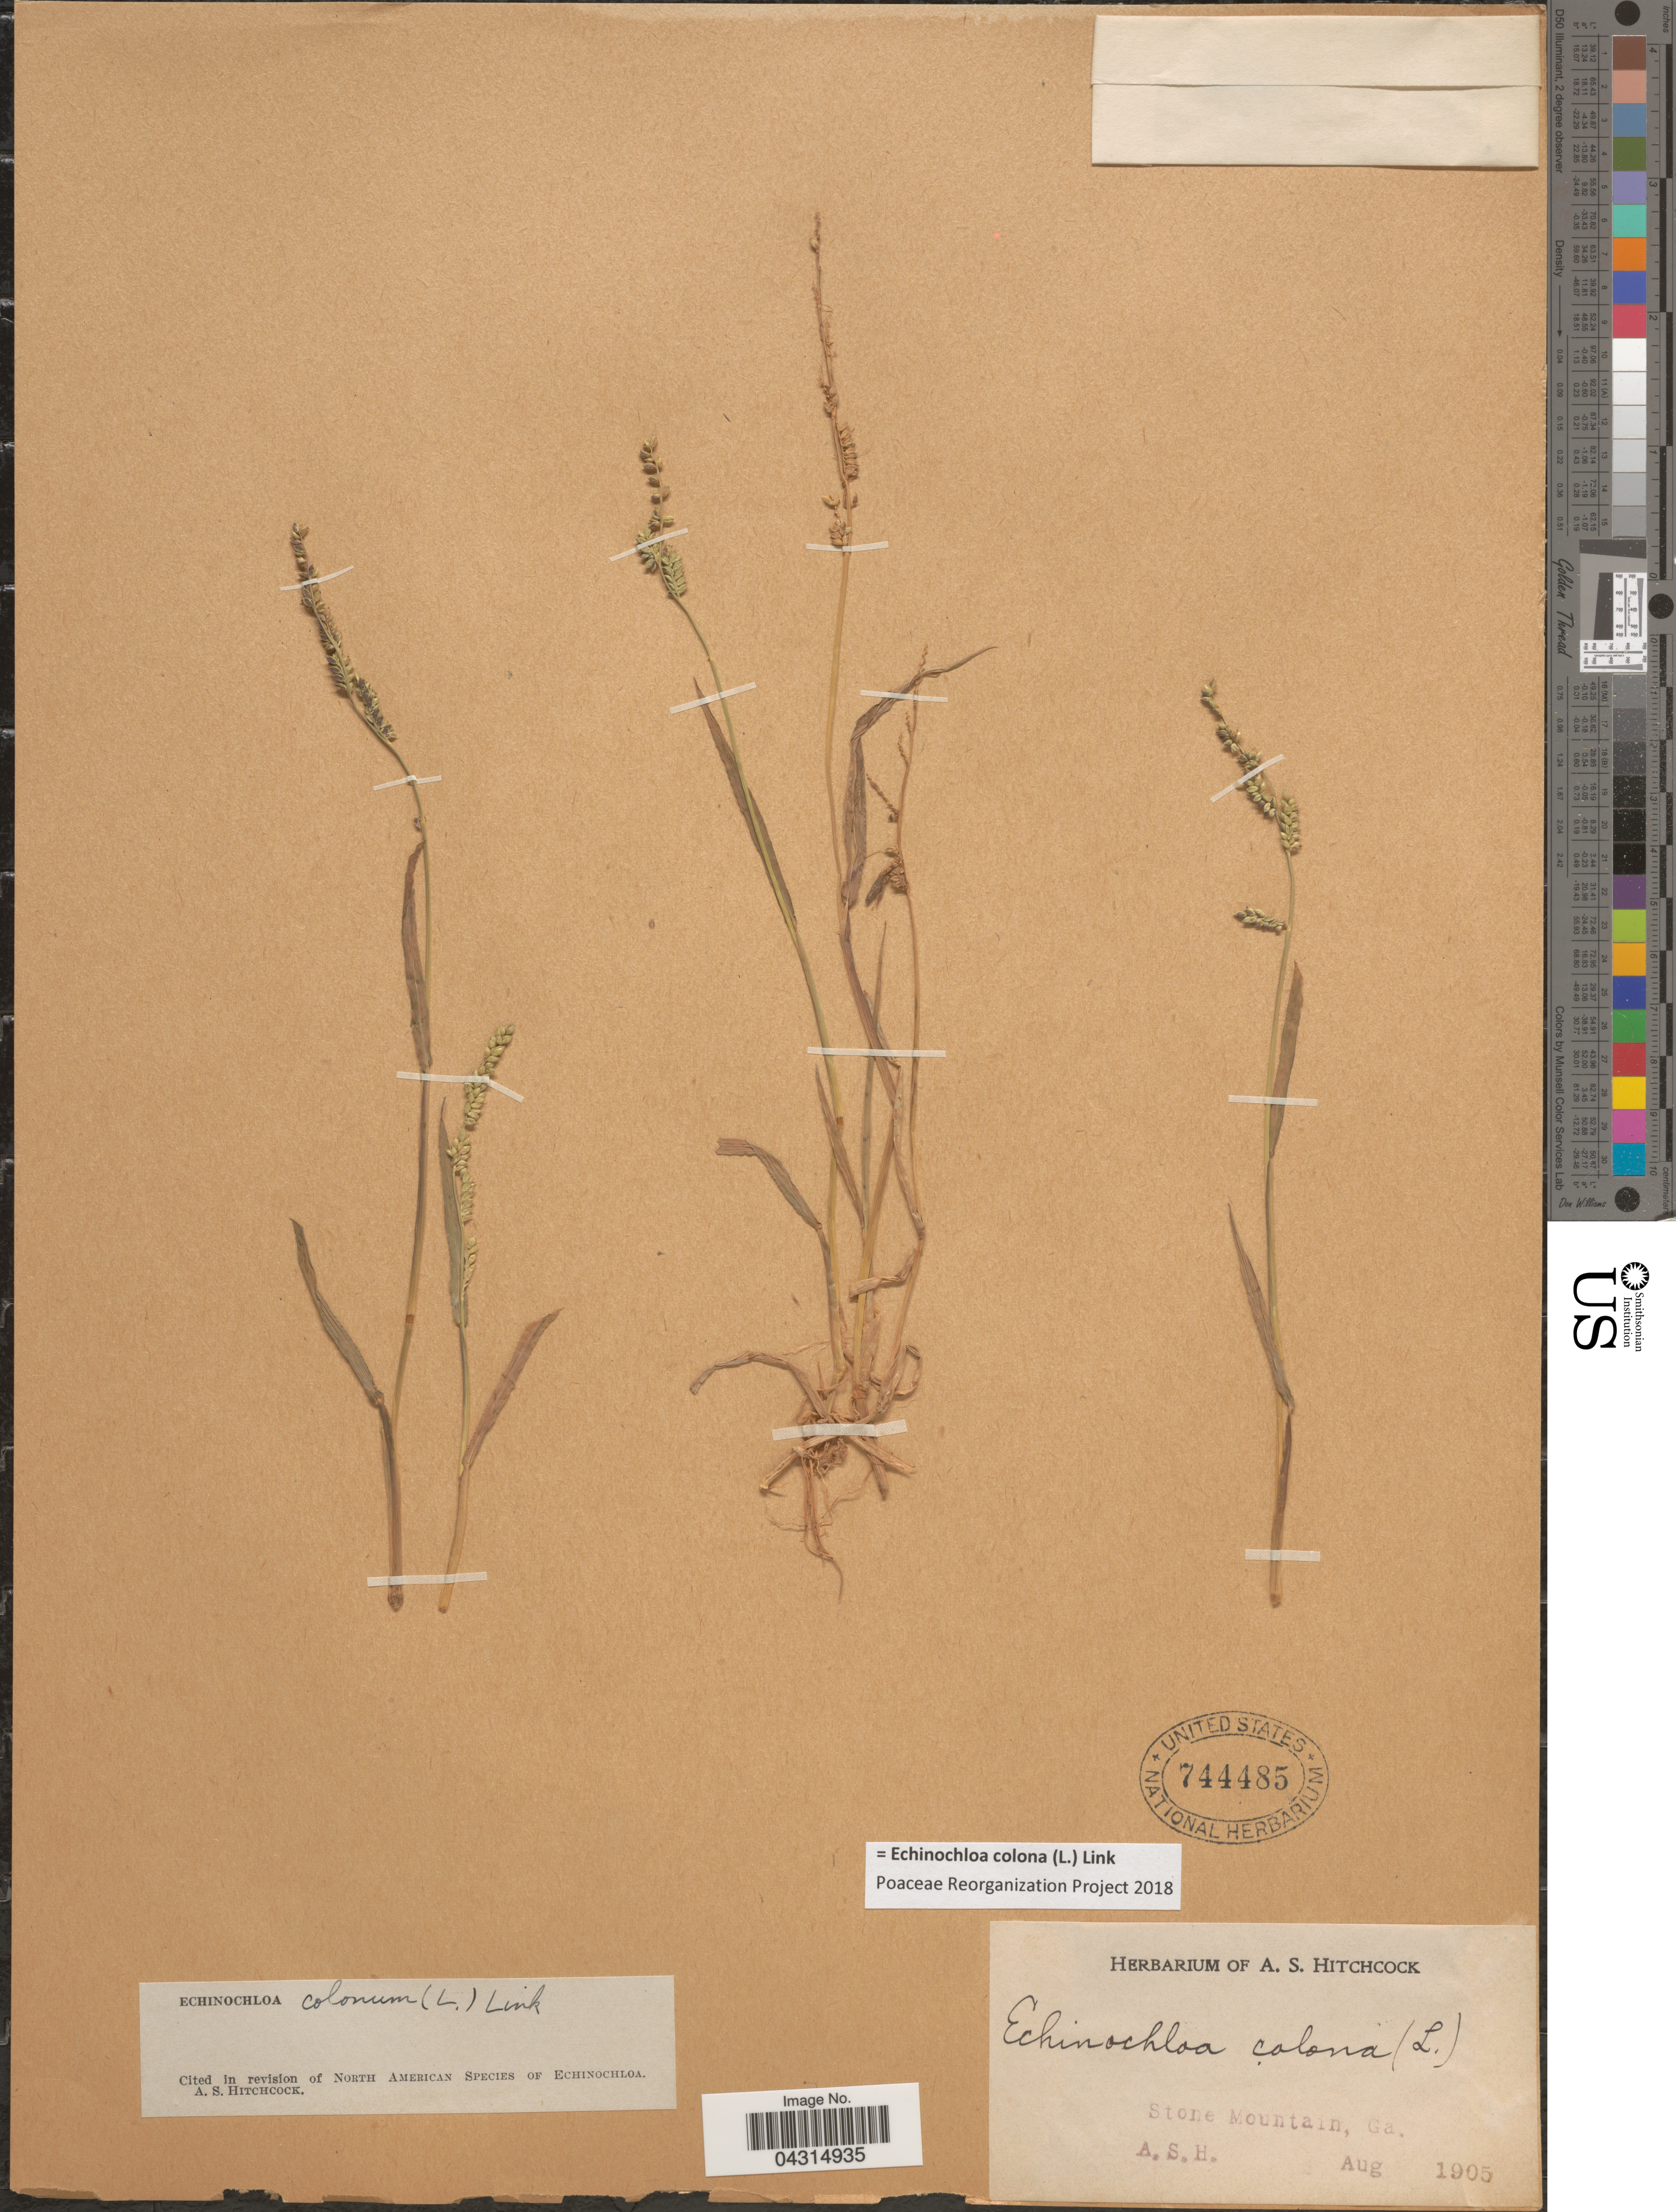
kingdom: Plantae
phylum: Tracheophyta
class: Liliopsida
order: Poales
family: Poaceae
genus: Echinochloa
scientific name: Echinochloa colona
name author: (L.) Link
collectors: A. S. Hitchcock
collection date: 1905-08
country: United States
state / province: Georgia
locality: Stone Mountain.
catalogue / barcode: US 744485